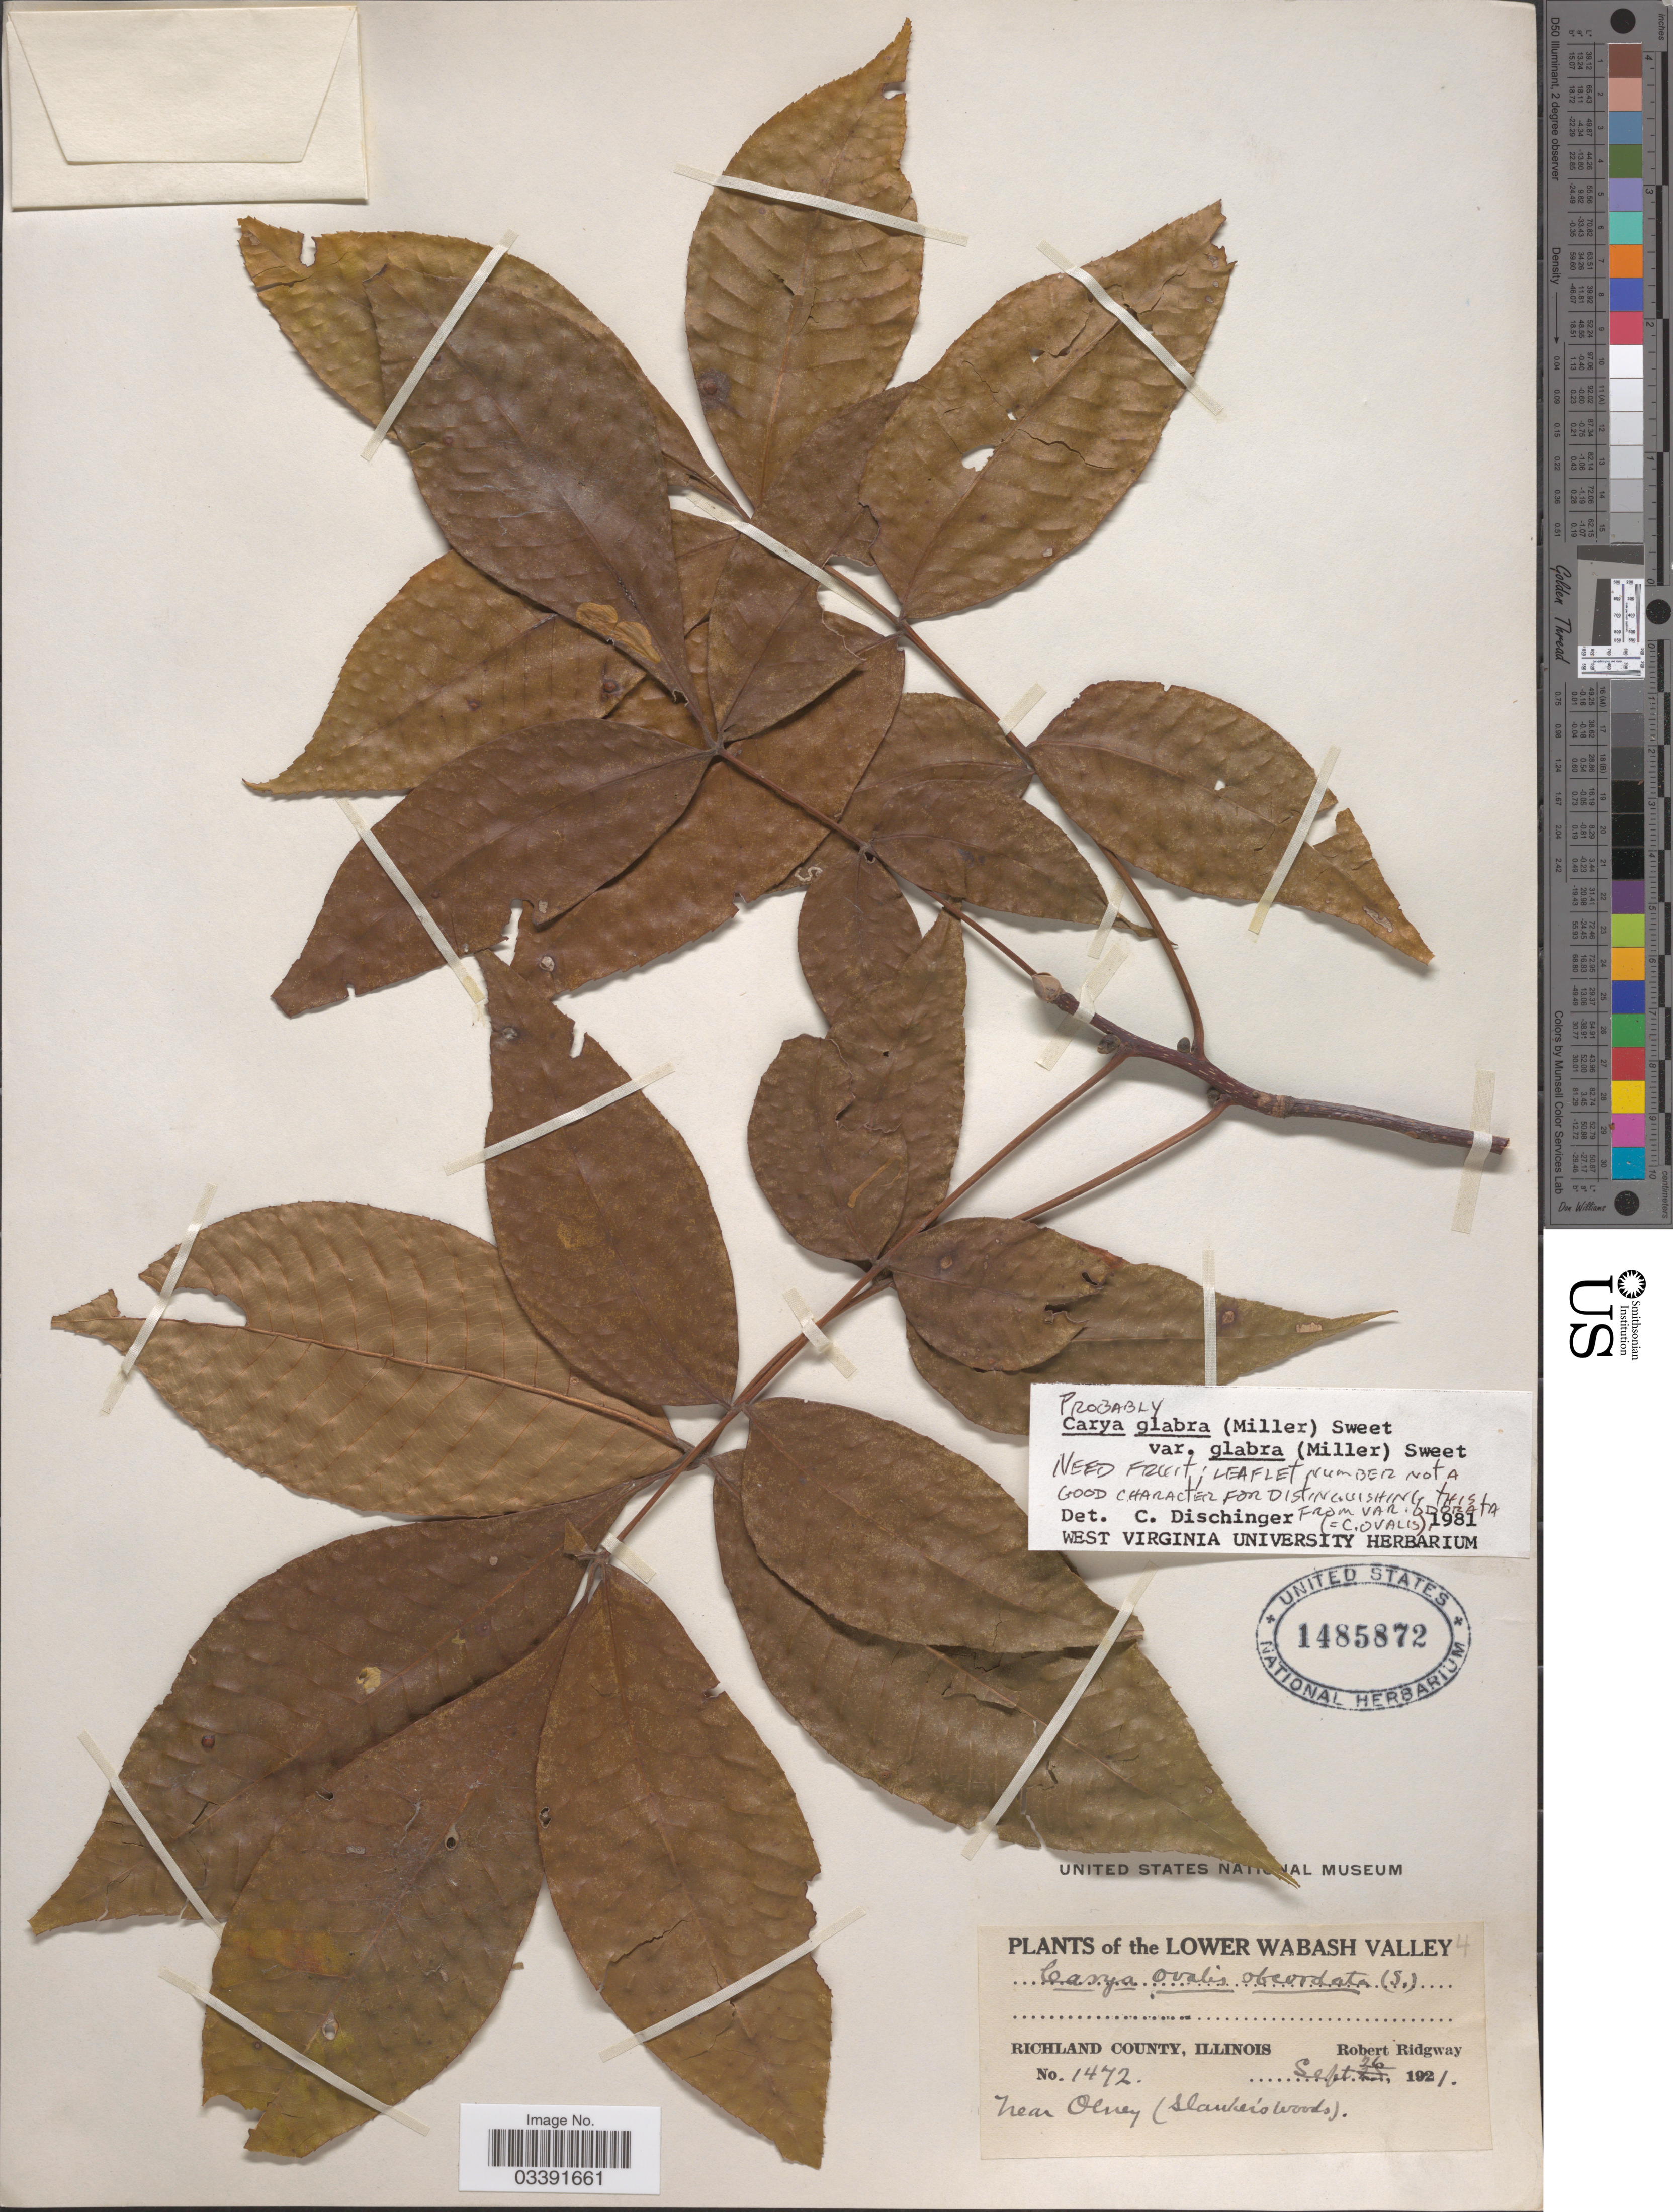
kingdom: Plantae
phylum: Tracheophyta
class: Magnoliopsida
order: Fagales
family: Juglandaceae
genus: Carya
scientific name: Carya glabra var. glabra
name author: (Mill.) Sweet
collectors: R. Ridgway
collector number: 1472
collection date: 1921-09-26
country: United States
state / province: Illinois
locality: Lower Wabash Valley. Richland County. Near Olney.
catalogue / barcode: US 1485872